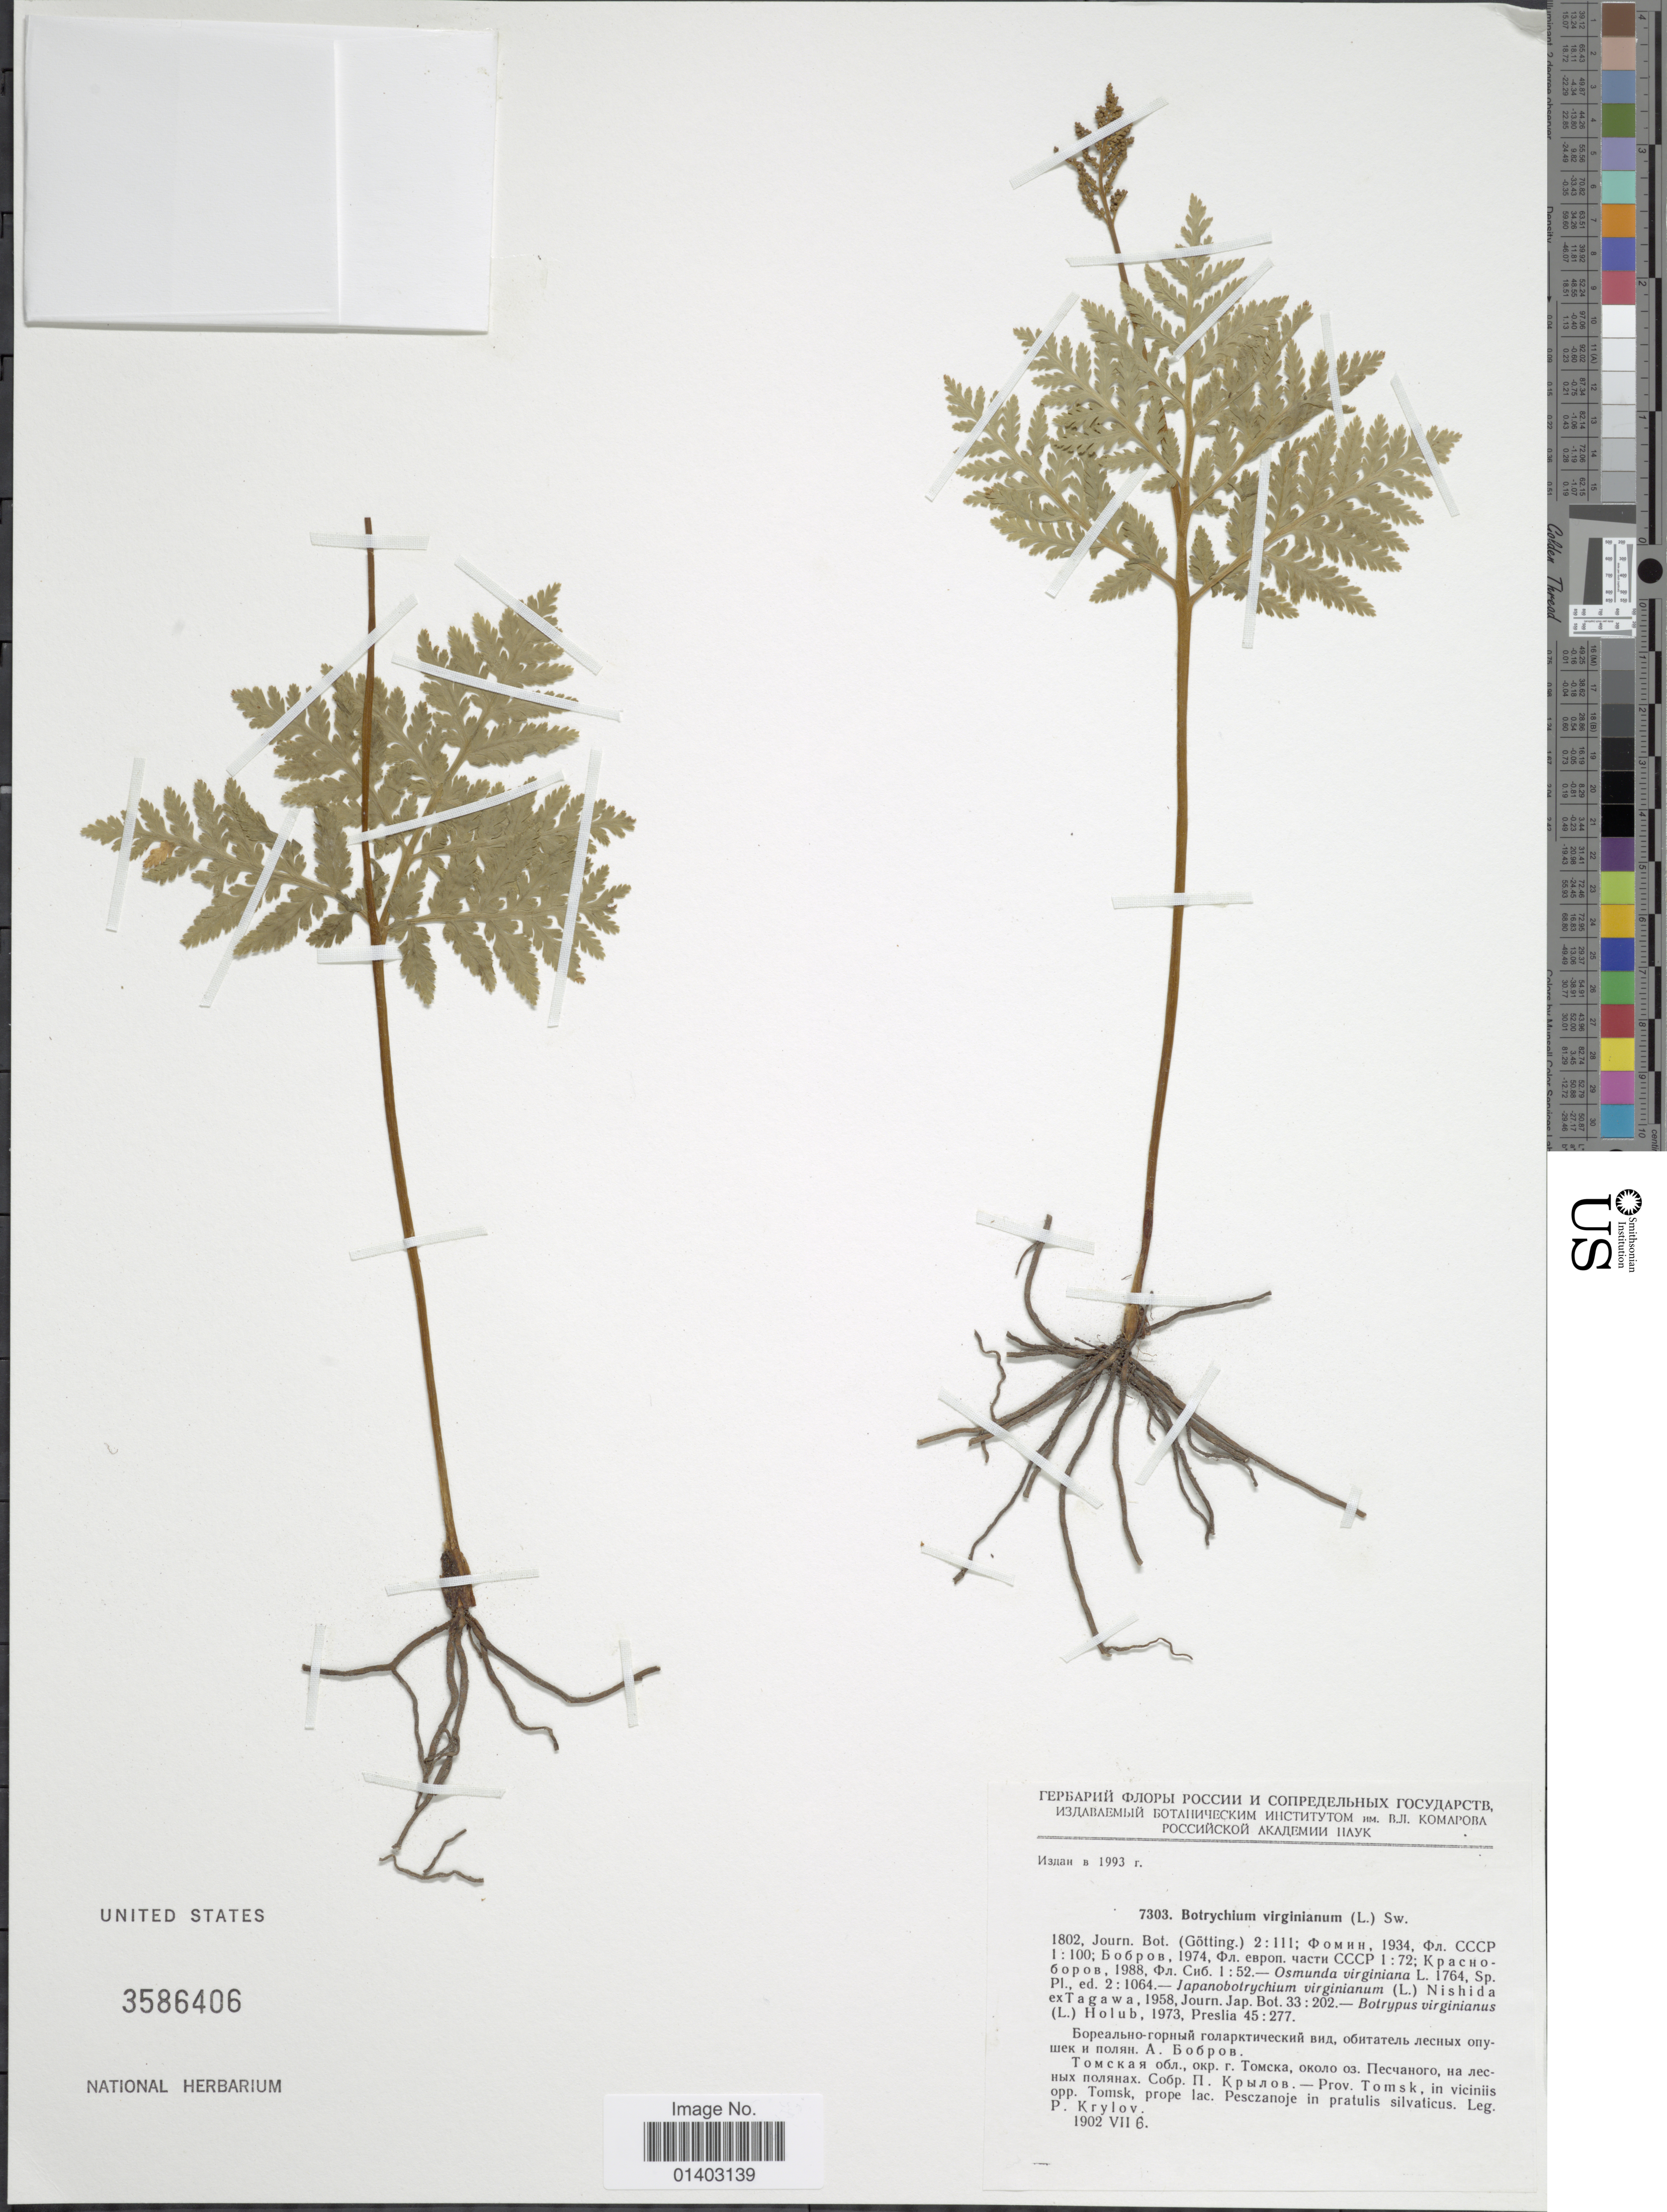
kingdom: Plantae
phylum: Tracheophyta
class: Polypodiopsida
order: Ophioglossales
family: Ophioglossaceae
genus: Botrychium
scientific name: Botrychium virginianum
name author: (L.) Sw.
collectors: P. Krylov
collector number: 7303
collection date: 1902-07-06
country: Russian Federation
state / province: Tomsk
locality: Prov. Tomsk, in viciniis opp tomsk, prope lac. Pesczanoje in pratulis silvaticus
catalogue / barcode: US 3586406